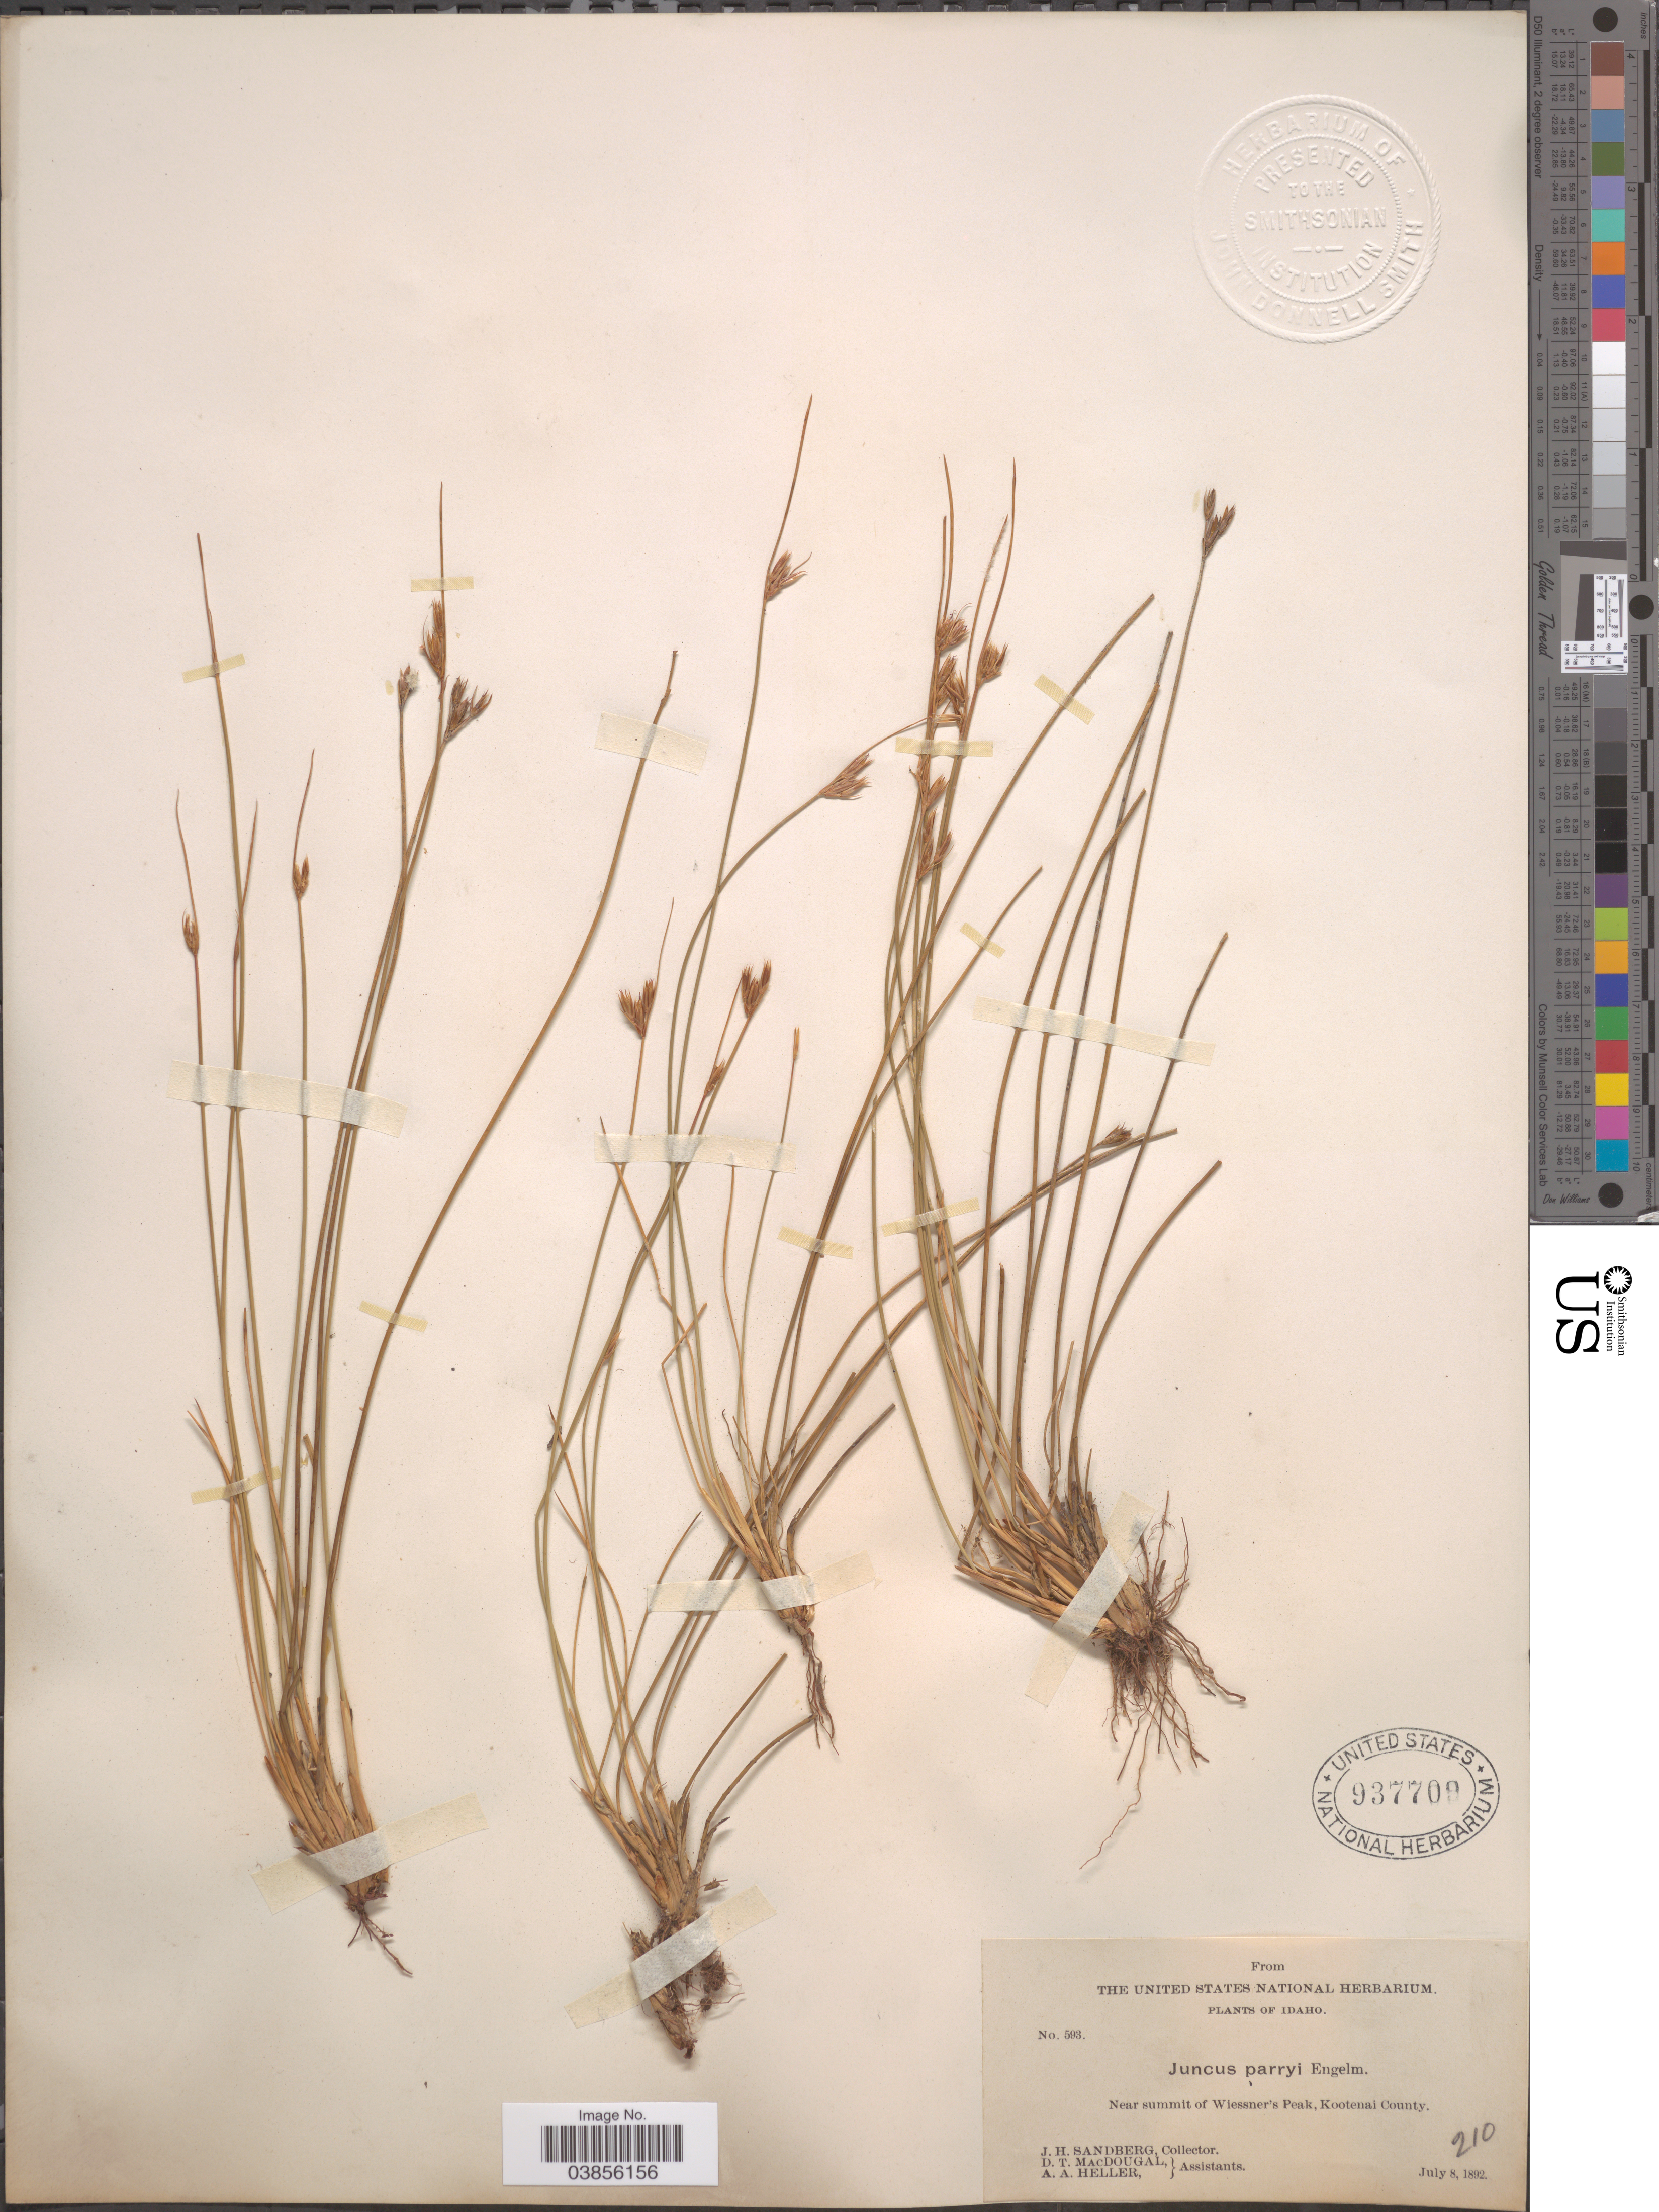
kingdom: Plantae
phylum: Tracheophyta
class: Liliopsida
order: Poales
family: Juncaceae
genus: Juncus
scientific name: Juncus parryi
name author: Engelm.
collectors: J. H. Sandberg, D. T. MacDougal & A. A. Heller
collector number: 593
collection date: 1892-07-08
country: United States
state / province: Idaho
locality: Near summit of Wiessner's Peak, Kootenai County.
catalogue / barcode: US 937709